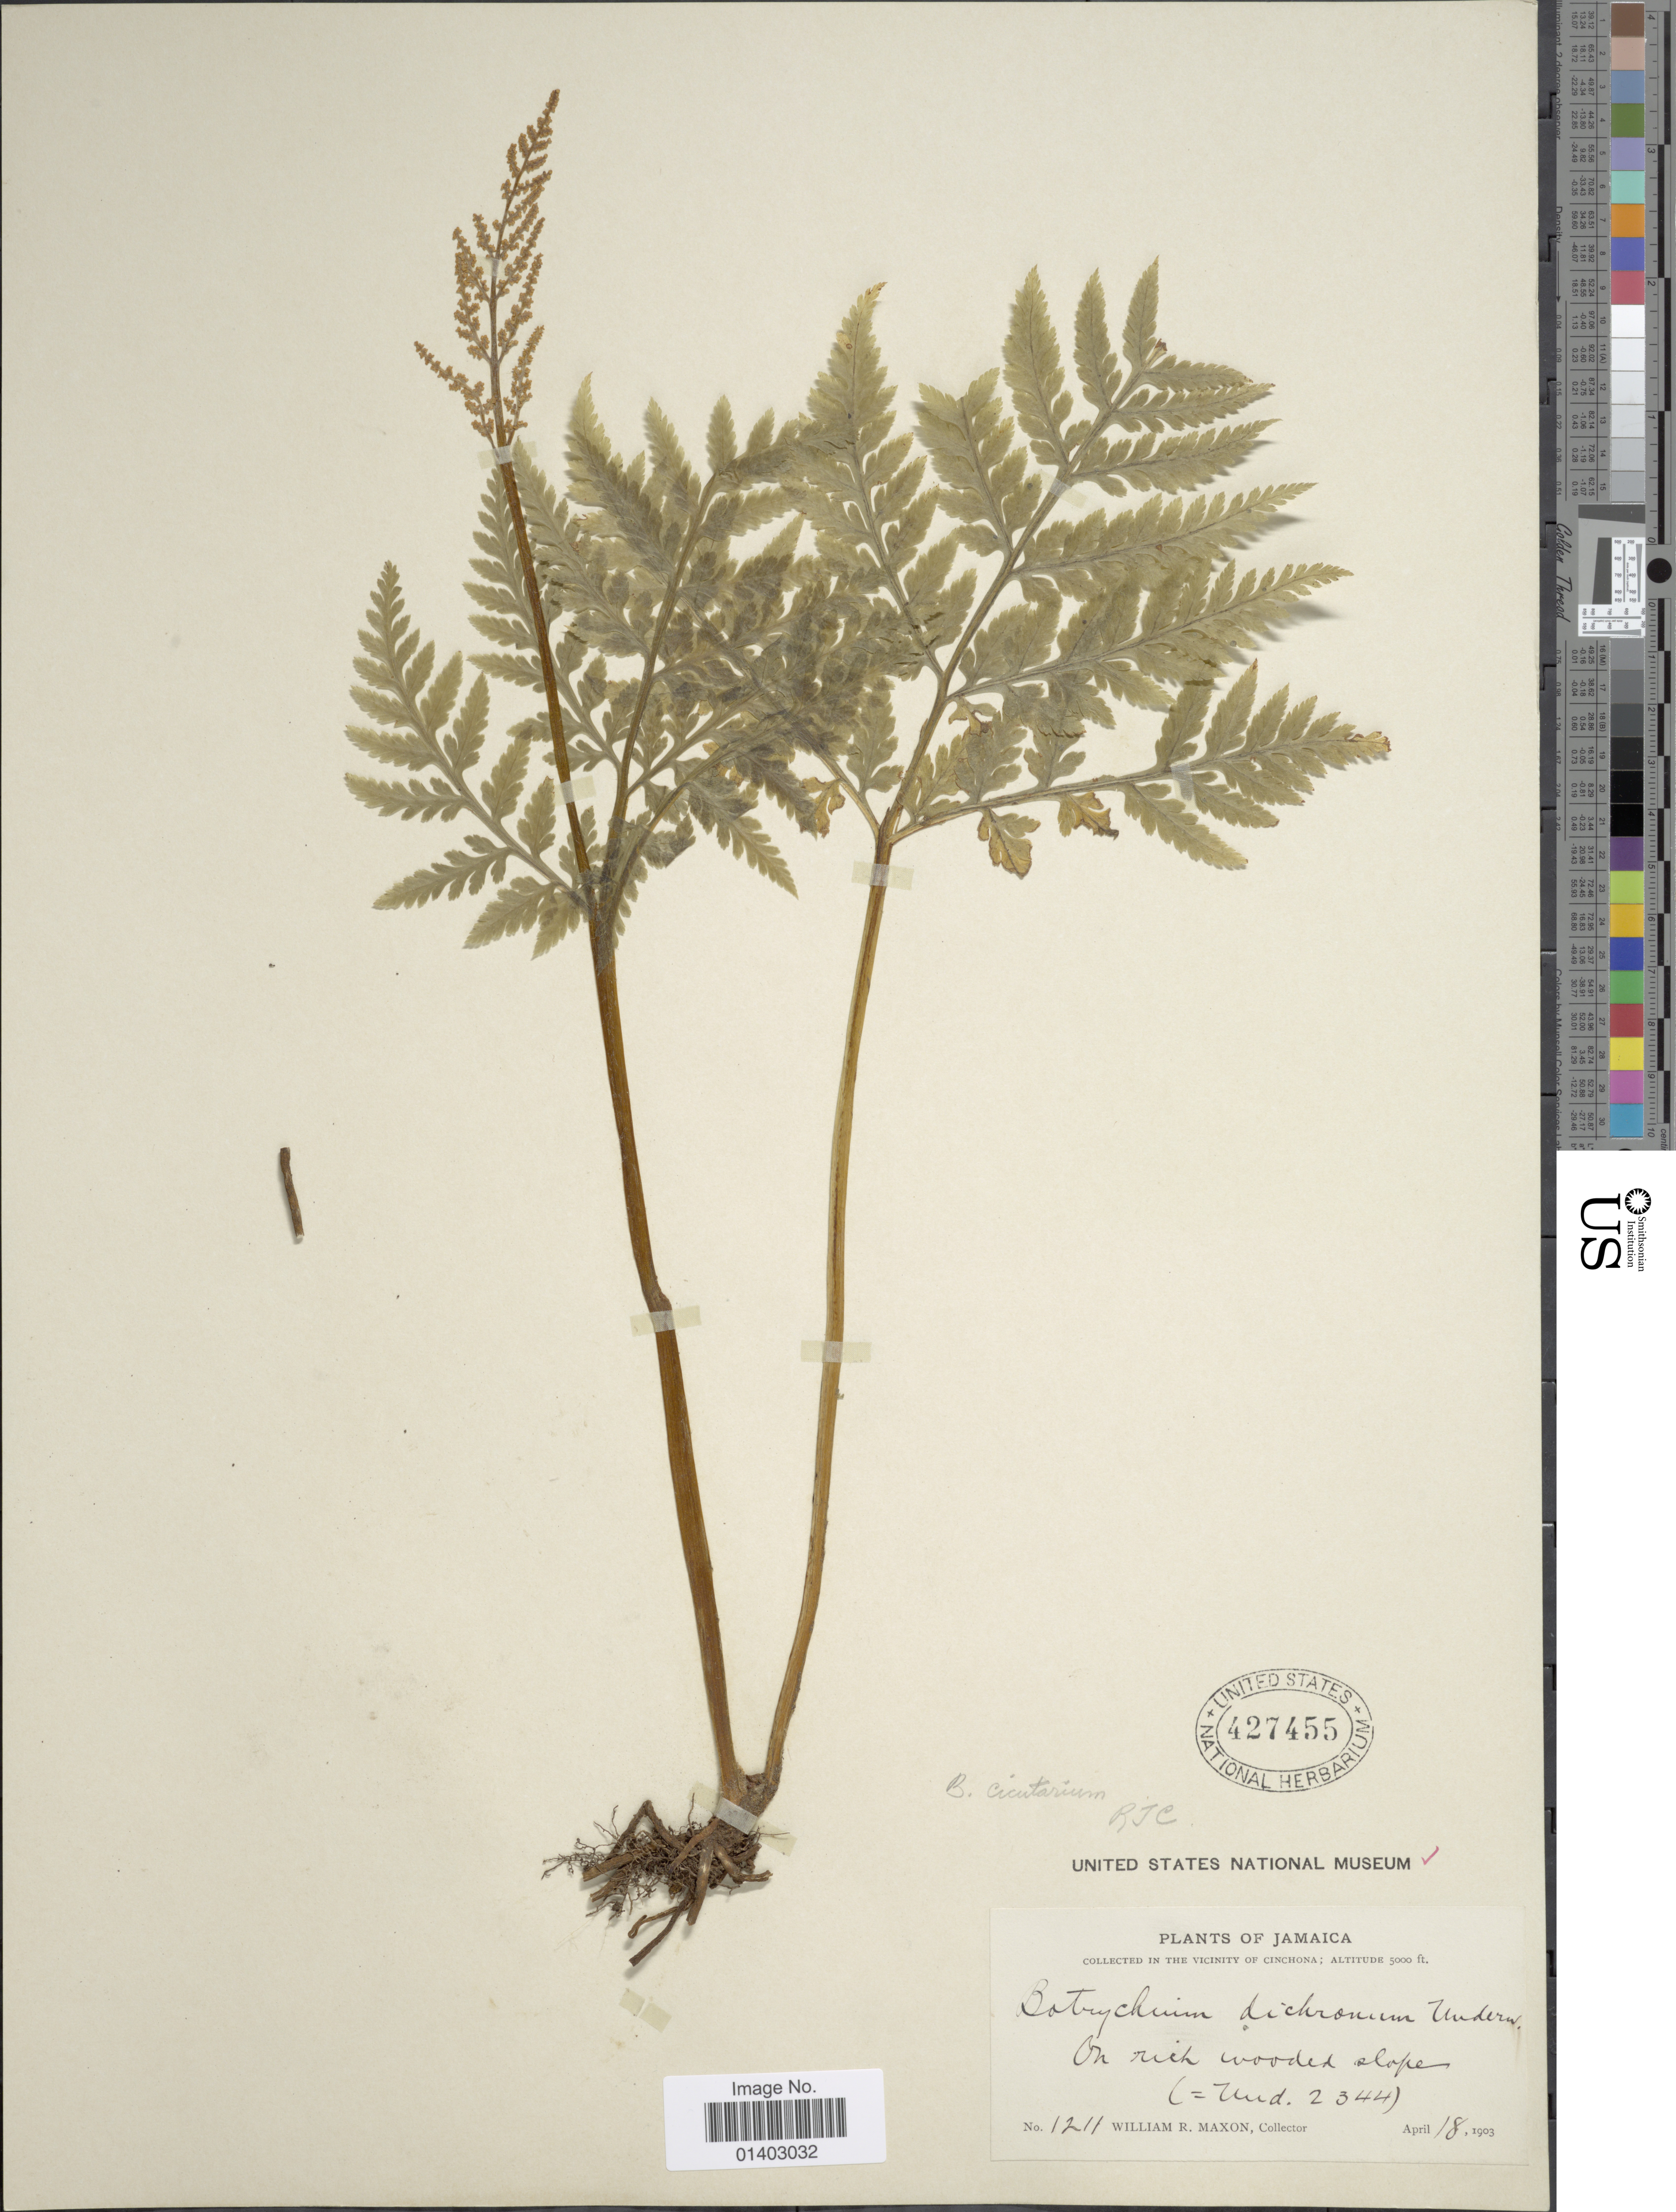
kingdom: Plantae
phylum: Tracheophyta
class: Polypodiopsida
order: Ophioglossales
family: Ophioglossaceae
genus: Botrychium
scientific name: Botrychium virginianum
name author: (L.) Sw.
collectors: W. R. Maxon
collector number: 1211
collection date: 1903-04-18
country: Jamaica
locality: In the vicinity of Cinchona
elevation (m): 1524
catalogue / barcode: US 427455